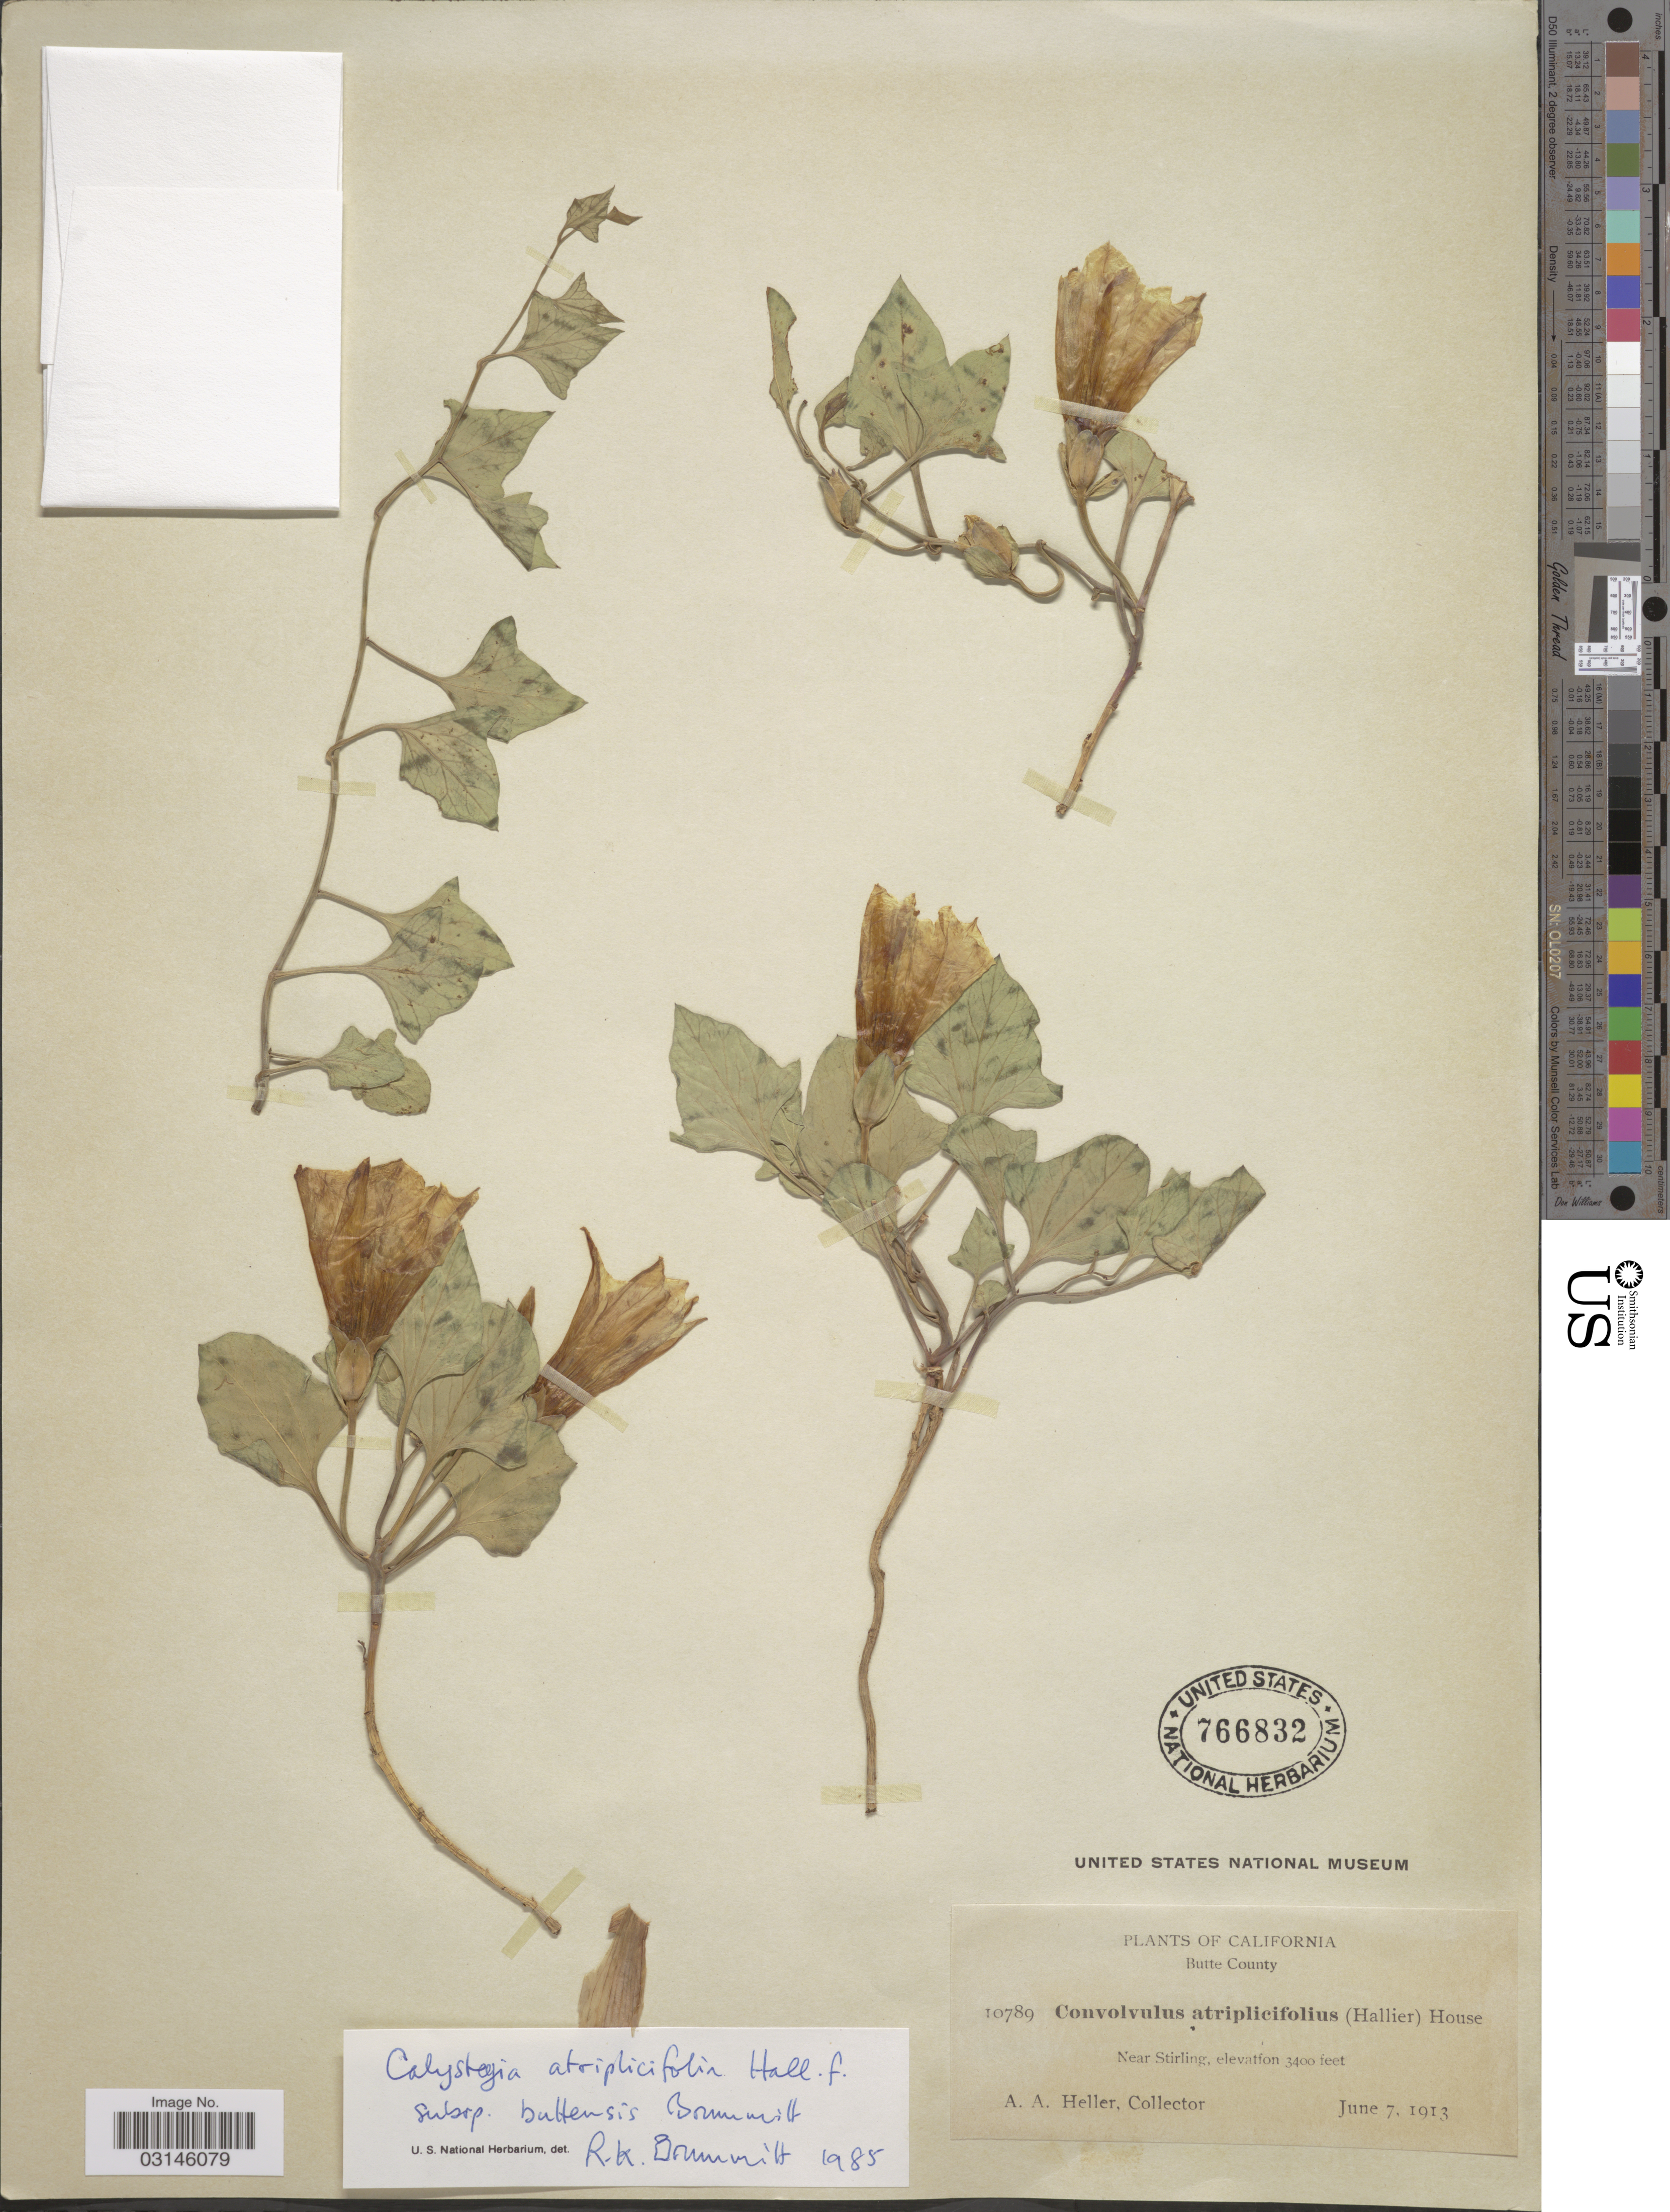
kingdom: Plantae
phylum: Tracheophyta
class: Magnoliopsida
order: Solanales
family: Convolvulaceae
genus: Calystegia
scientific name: Calystegia atriplicifolia subsp. buttensis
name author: Brummitt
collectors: A. A. Heller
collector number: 10789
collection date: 1913-06-07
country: United States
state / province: California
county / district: Butte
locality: Butte County. Near Stirling.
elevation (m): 1036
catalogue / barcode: US 766832